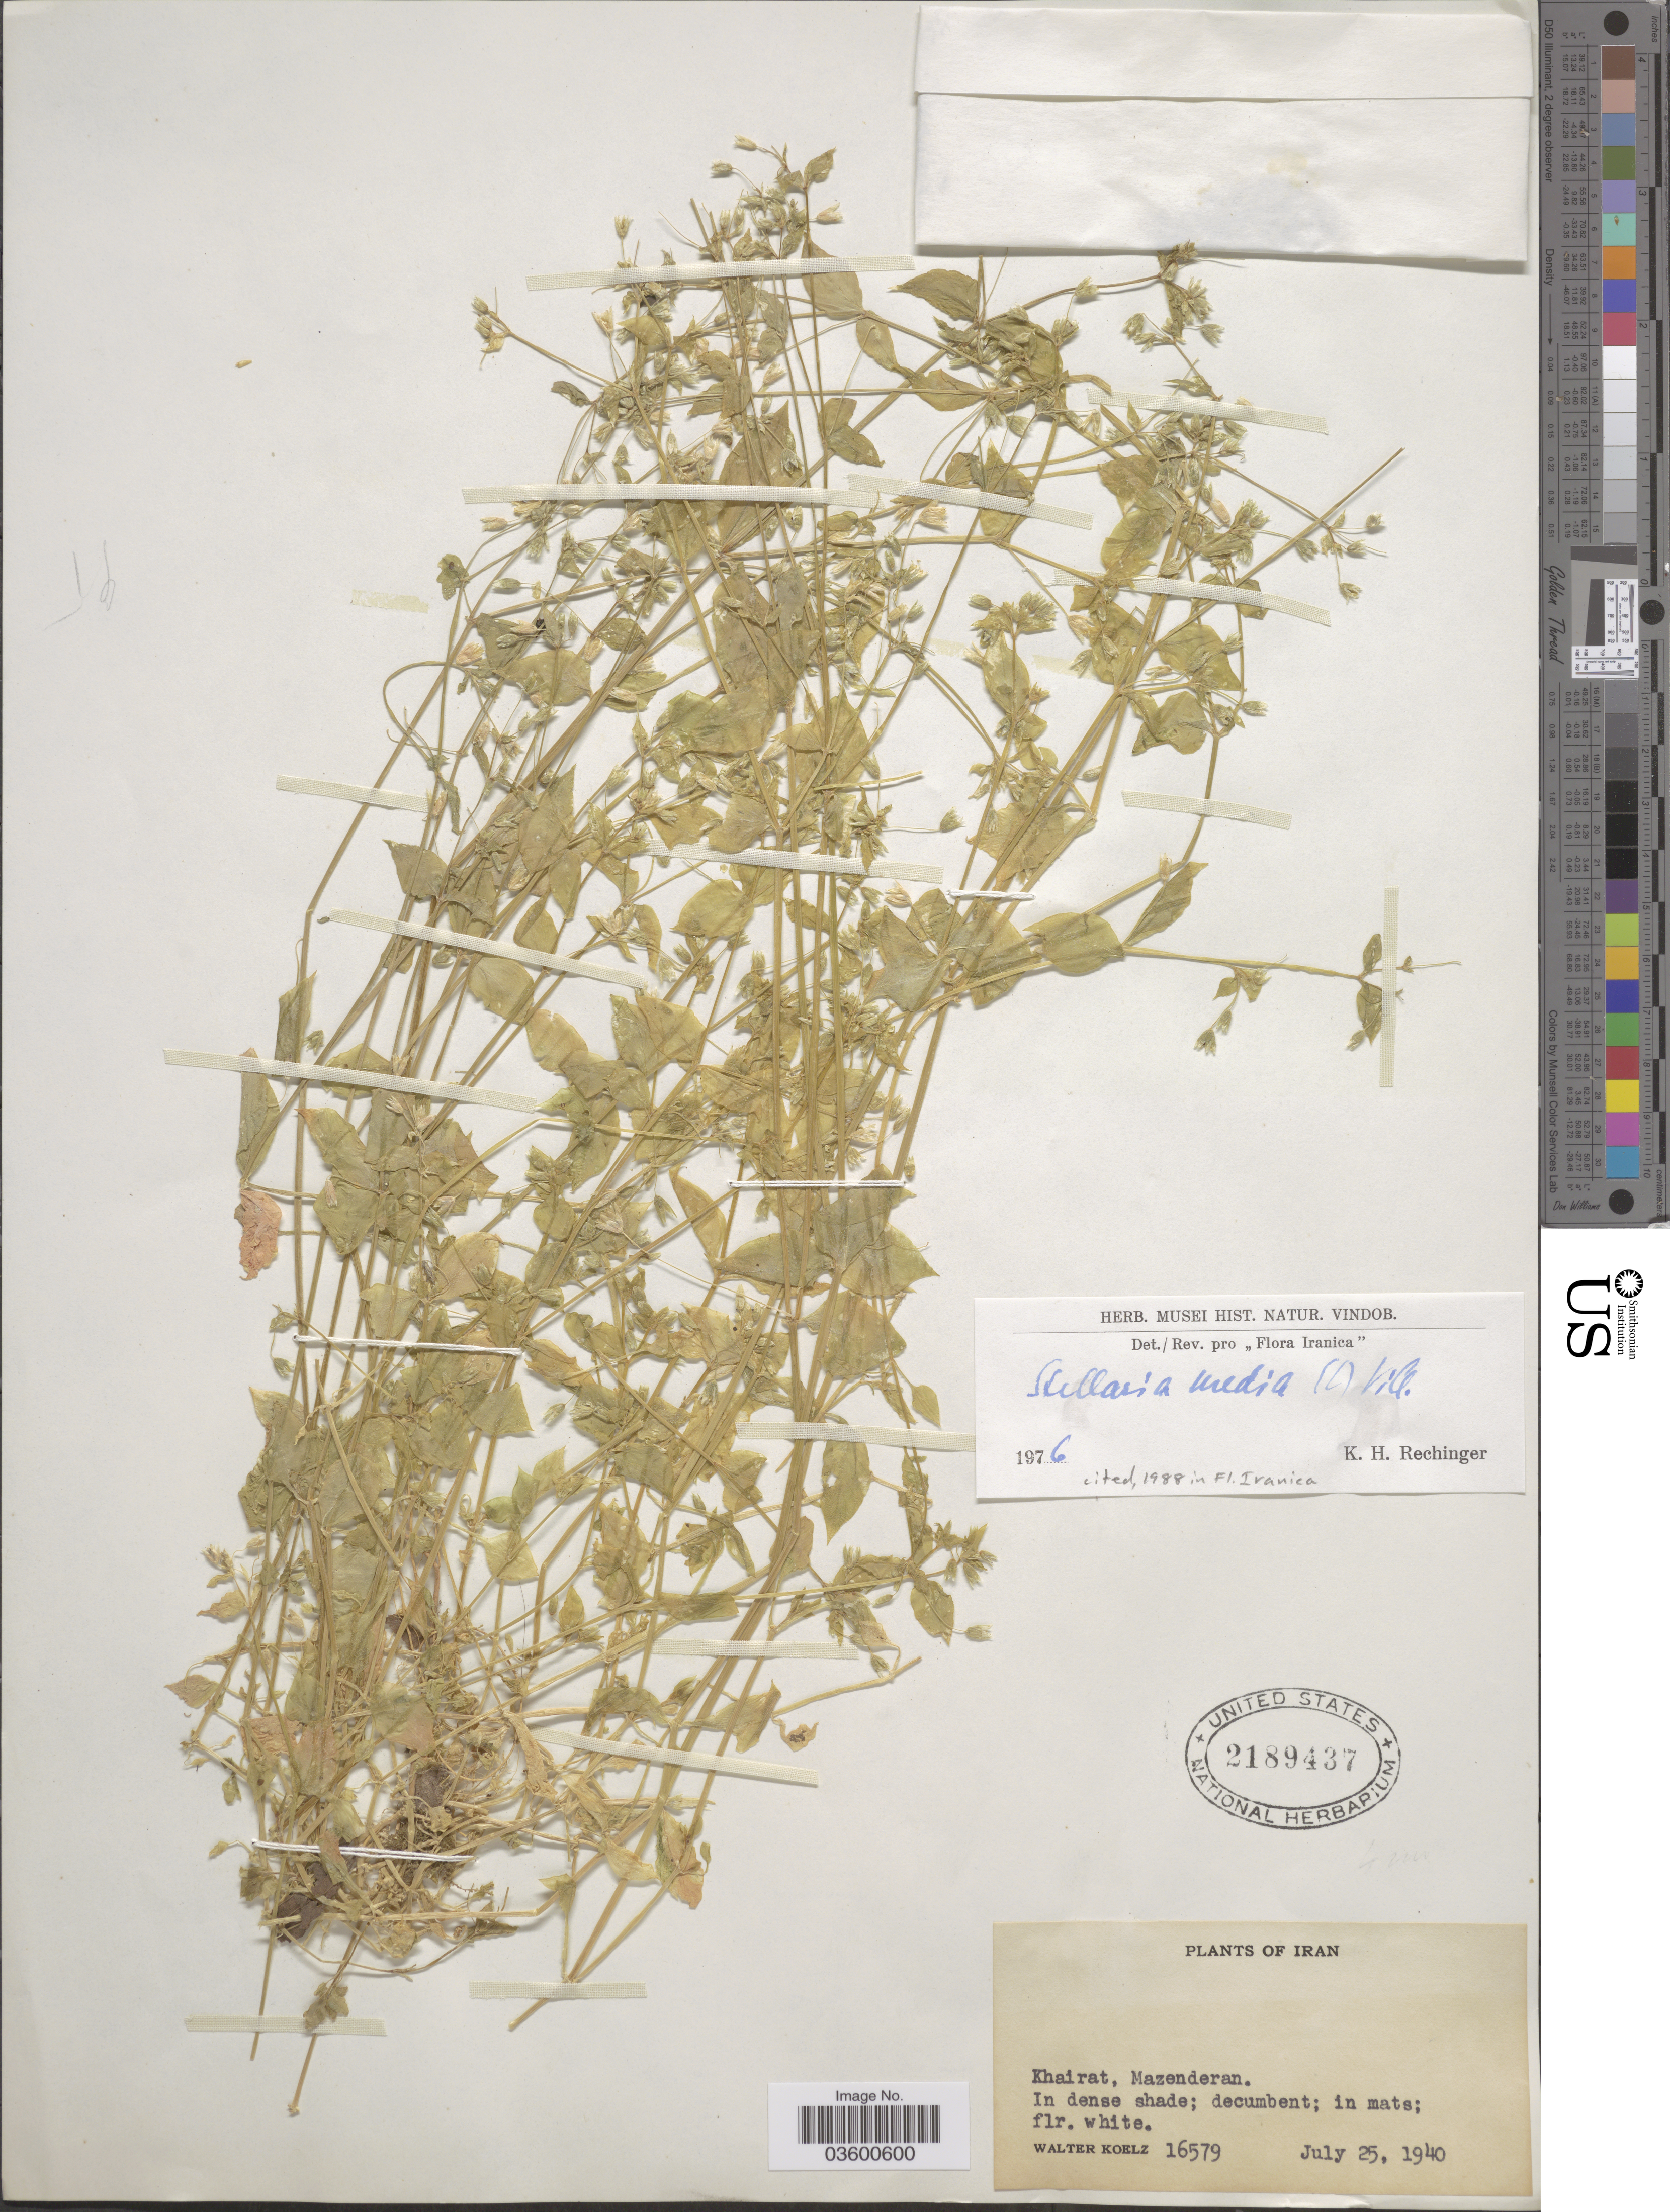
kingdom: Plantae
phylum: Tracheophyta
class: Magnoliopsida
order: Caryophyllales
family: Caryophyllaceae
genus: Stellaria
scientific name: Stellaria media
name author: (L.) Vill.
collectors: W. N. Koelz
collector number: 16579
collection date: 1940-07-25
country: Iran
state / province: Mazandaran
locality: Khairat.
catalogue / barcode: US 2189437